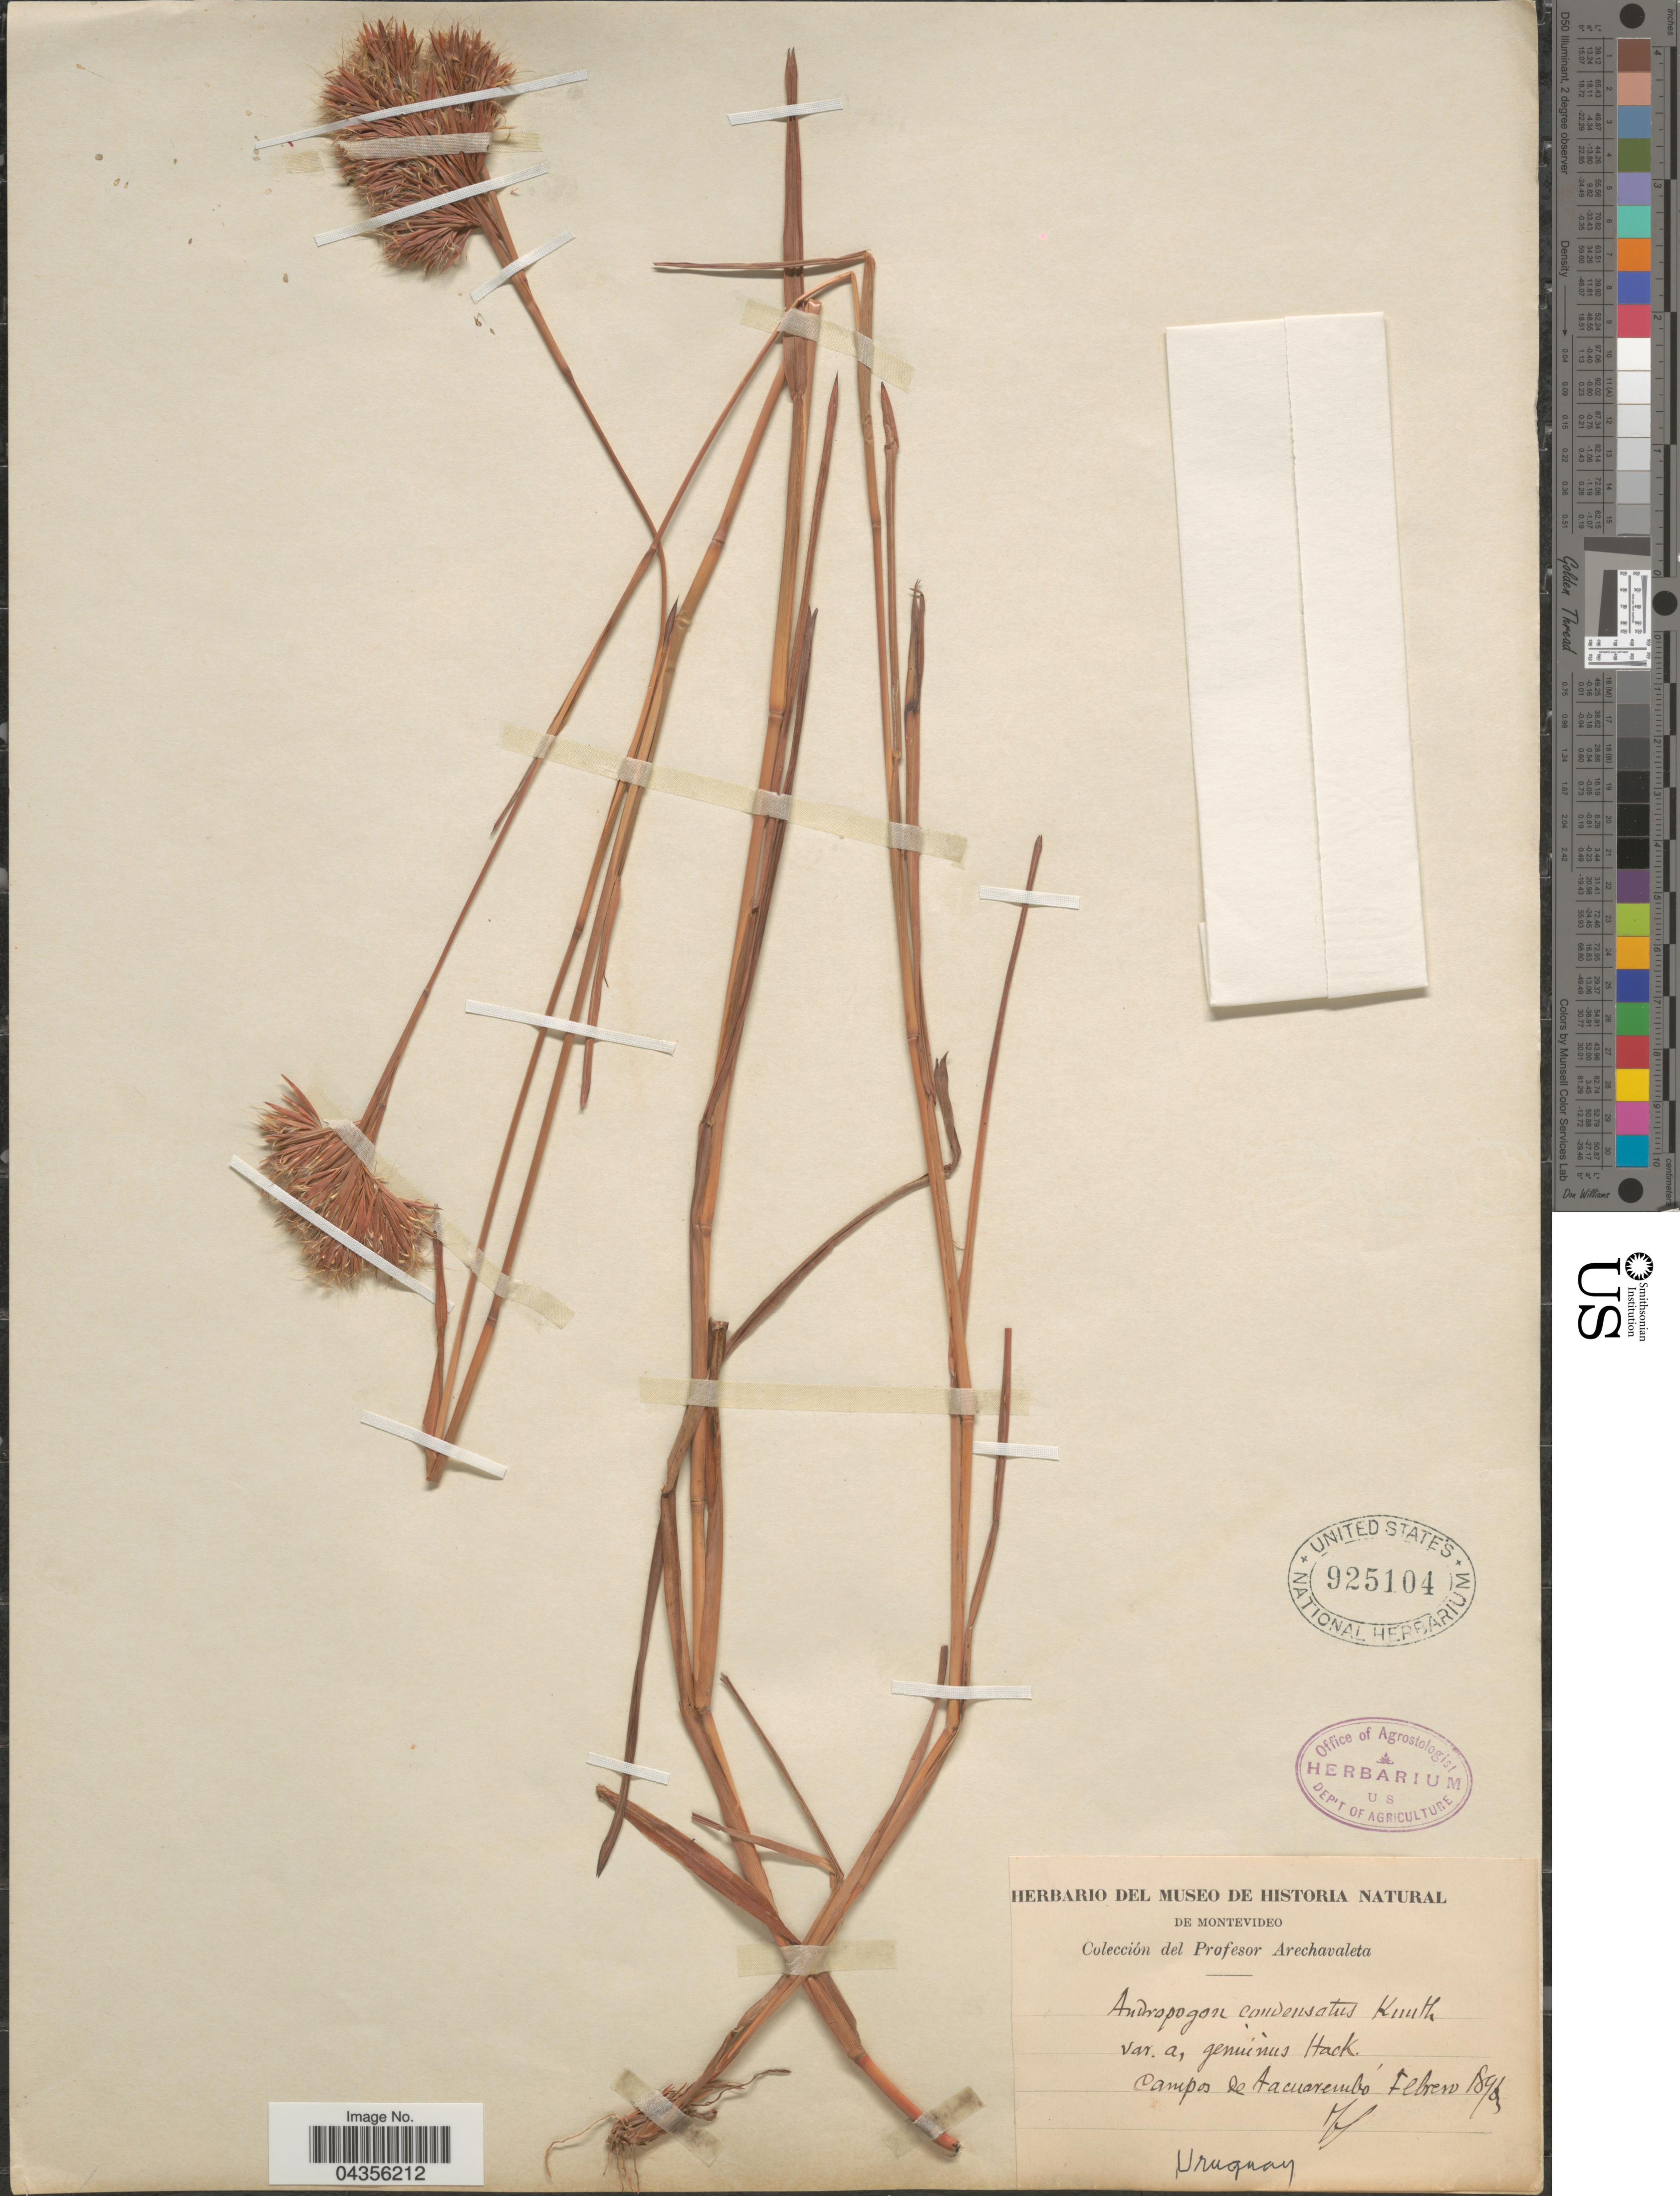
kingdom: Plantae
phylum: Tracheophyta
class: Liliopsida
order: Poales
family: Poaceae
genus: Schizachyrium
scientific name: Schizachyrium condensatum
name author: (Kunth) Nees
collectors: Arechavaleta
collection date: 1896-02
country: Uruguay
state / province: Montevideo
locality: Campos de Tacuarembó.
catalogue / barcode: US 925104